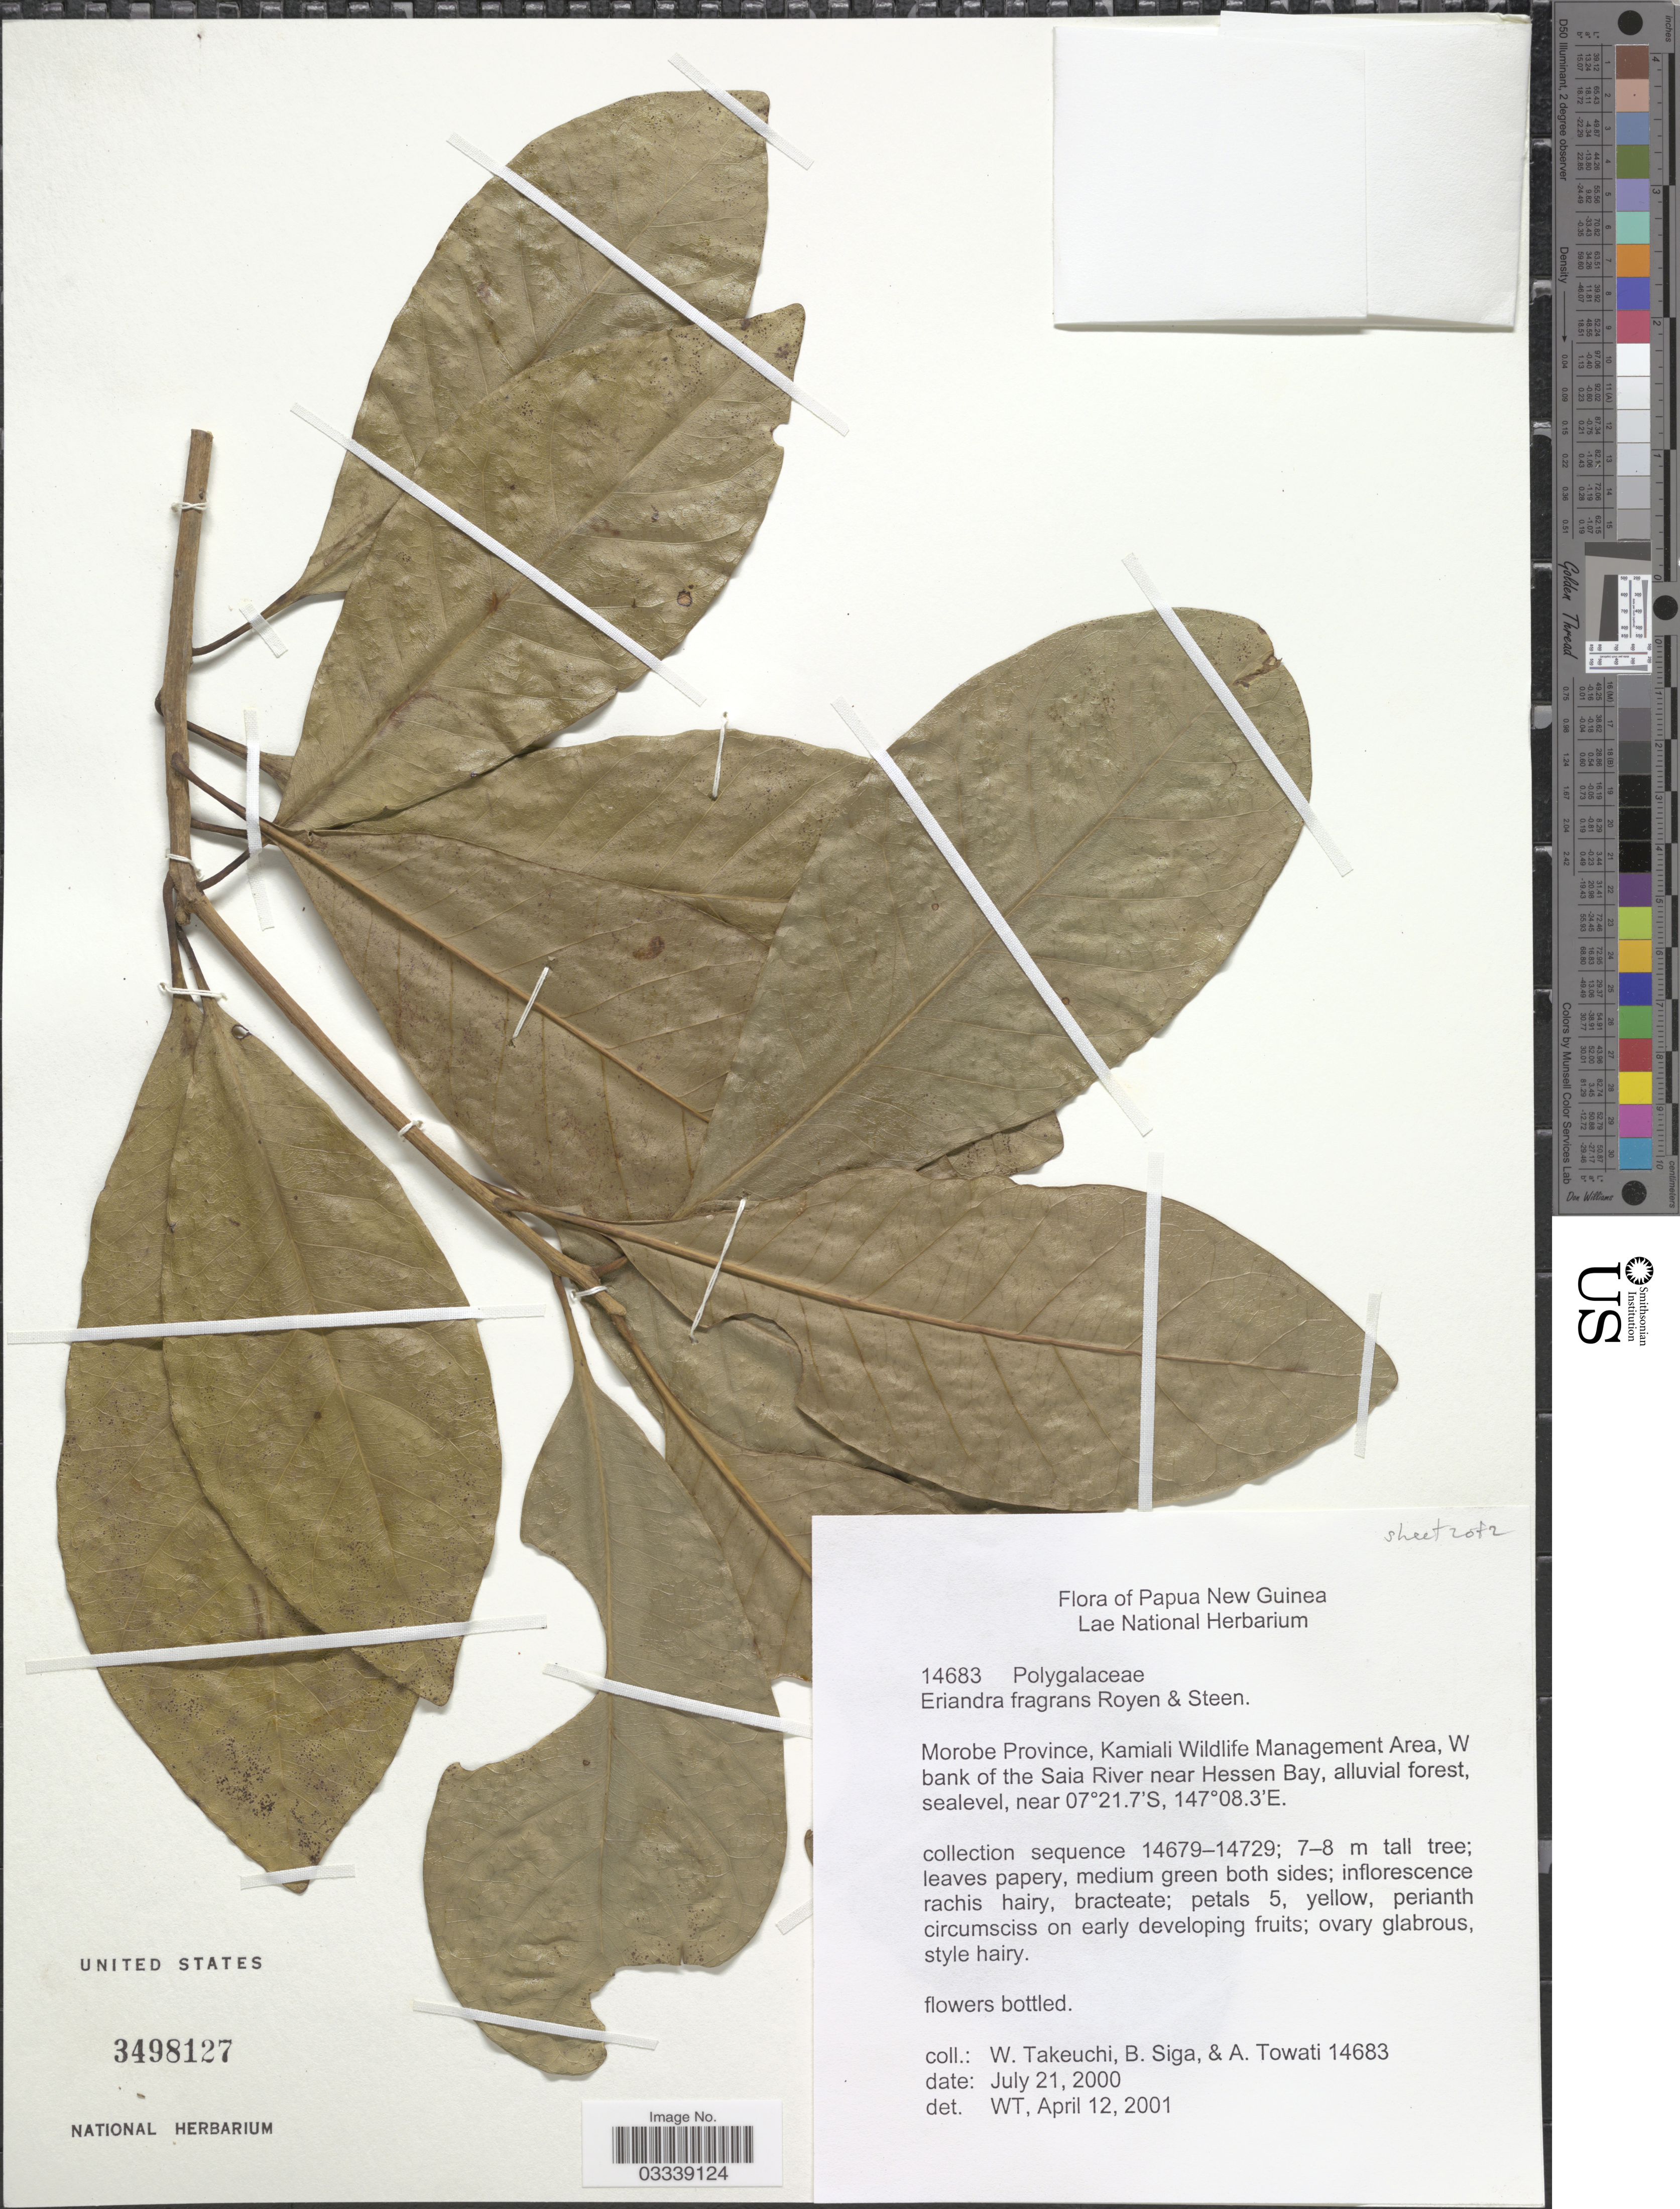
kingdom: Plantae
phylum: Tracheophyta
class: Magnoliopsida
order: Fabales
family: Polygalaceae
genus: Eriandra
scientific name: Eriandra fragrans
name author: P. Royen & Steenis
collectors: W. Takeuchi, B. Siga & A. Towati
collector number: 14683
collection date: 2000-07-21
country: Papua New Guinea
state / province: Morobe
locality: Kamiali Wildlife Management Area, W bank of the Saia River near Hessen Bay.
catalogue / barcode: US 3498127